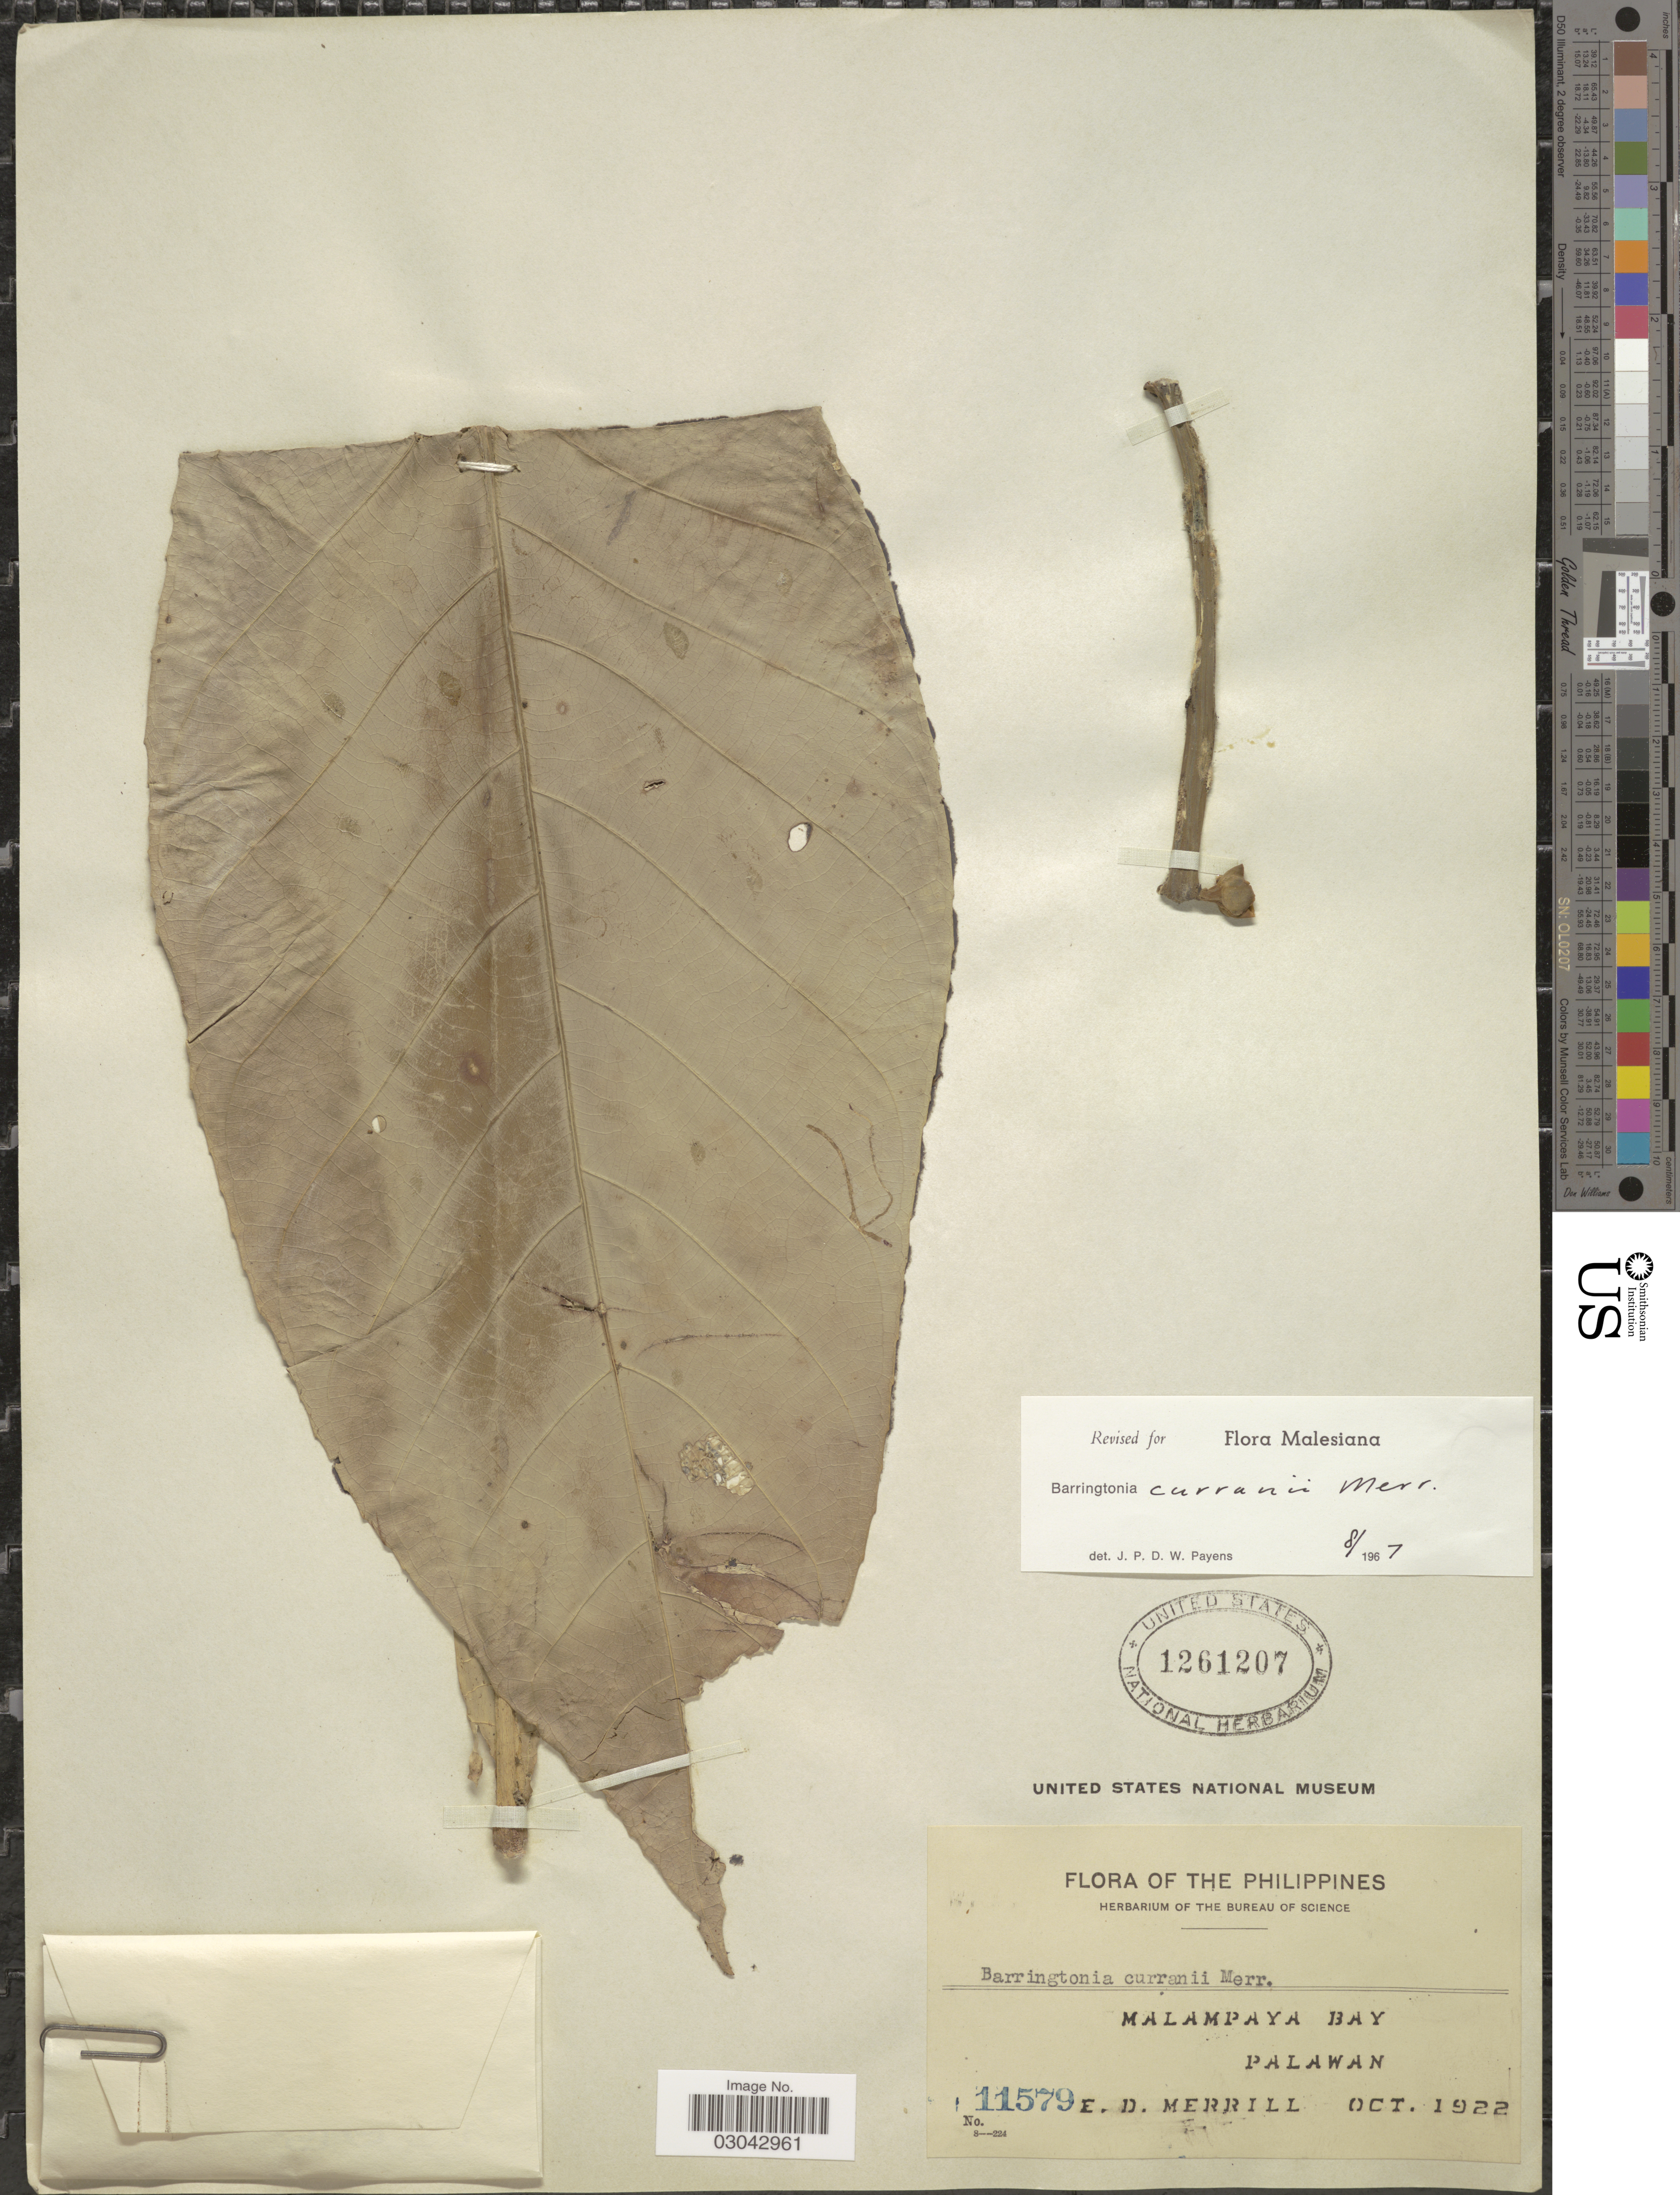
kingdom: Plantae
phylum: Tracheophyta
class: Magnoliopsida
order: Ericales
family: Lecythidaceae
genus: Barringtonia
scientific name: Barringtonia curranii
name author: Merr.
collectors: E. D. Merrill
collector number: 11579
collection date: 1922-10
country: Philippines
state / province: Mimaropa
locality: Malampaya Bay, Palawan.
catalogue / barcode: US 1261207